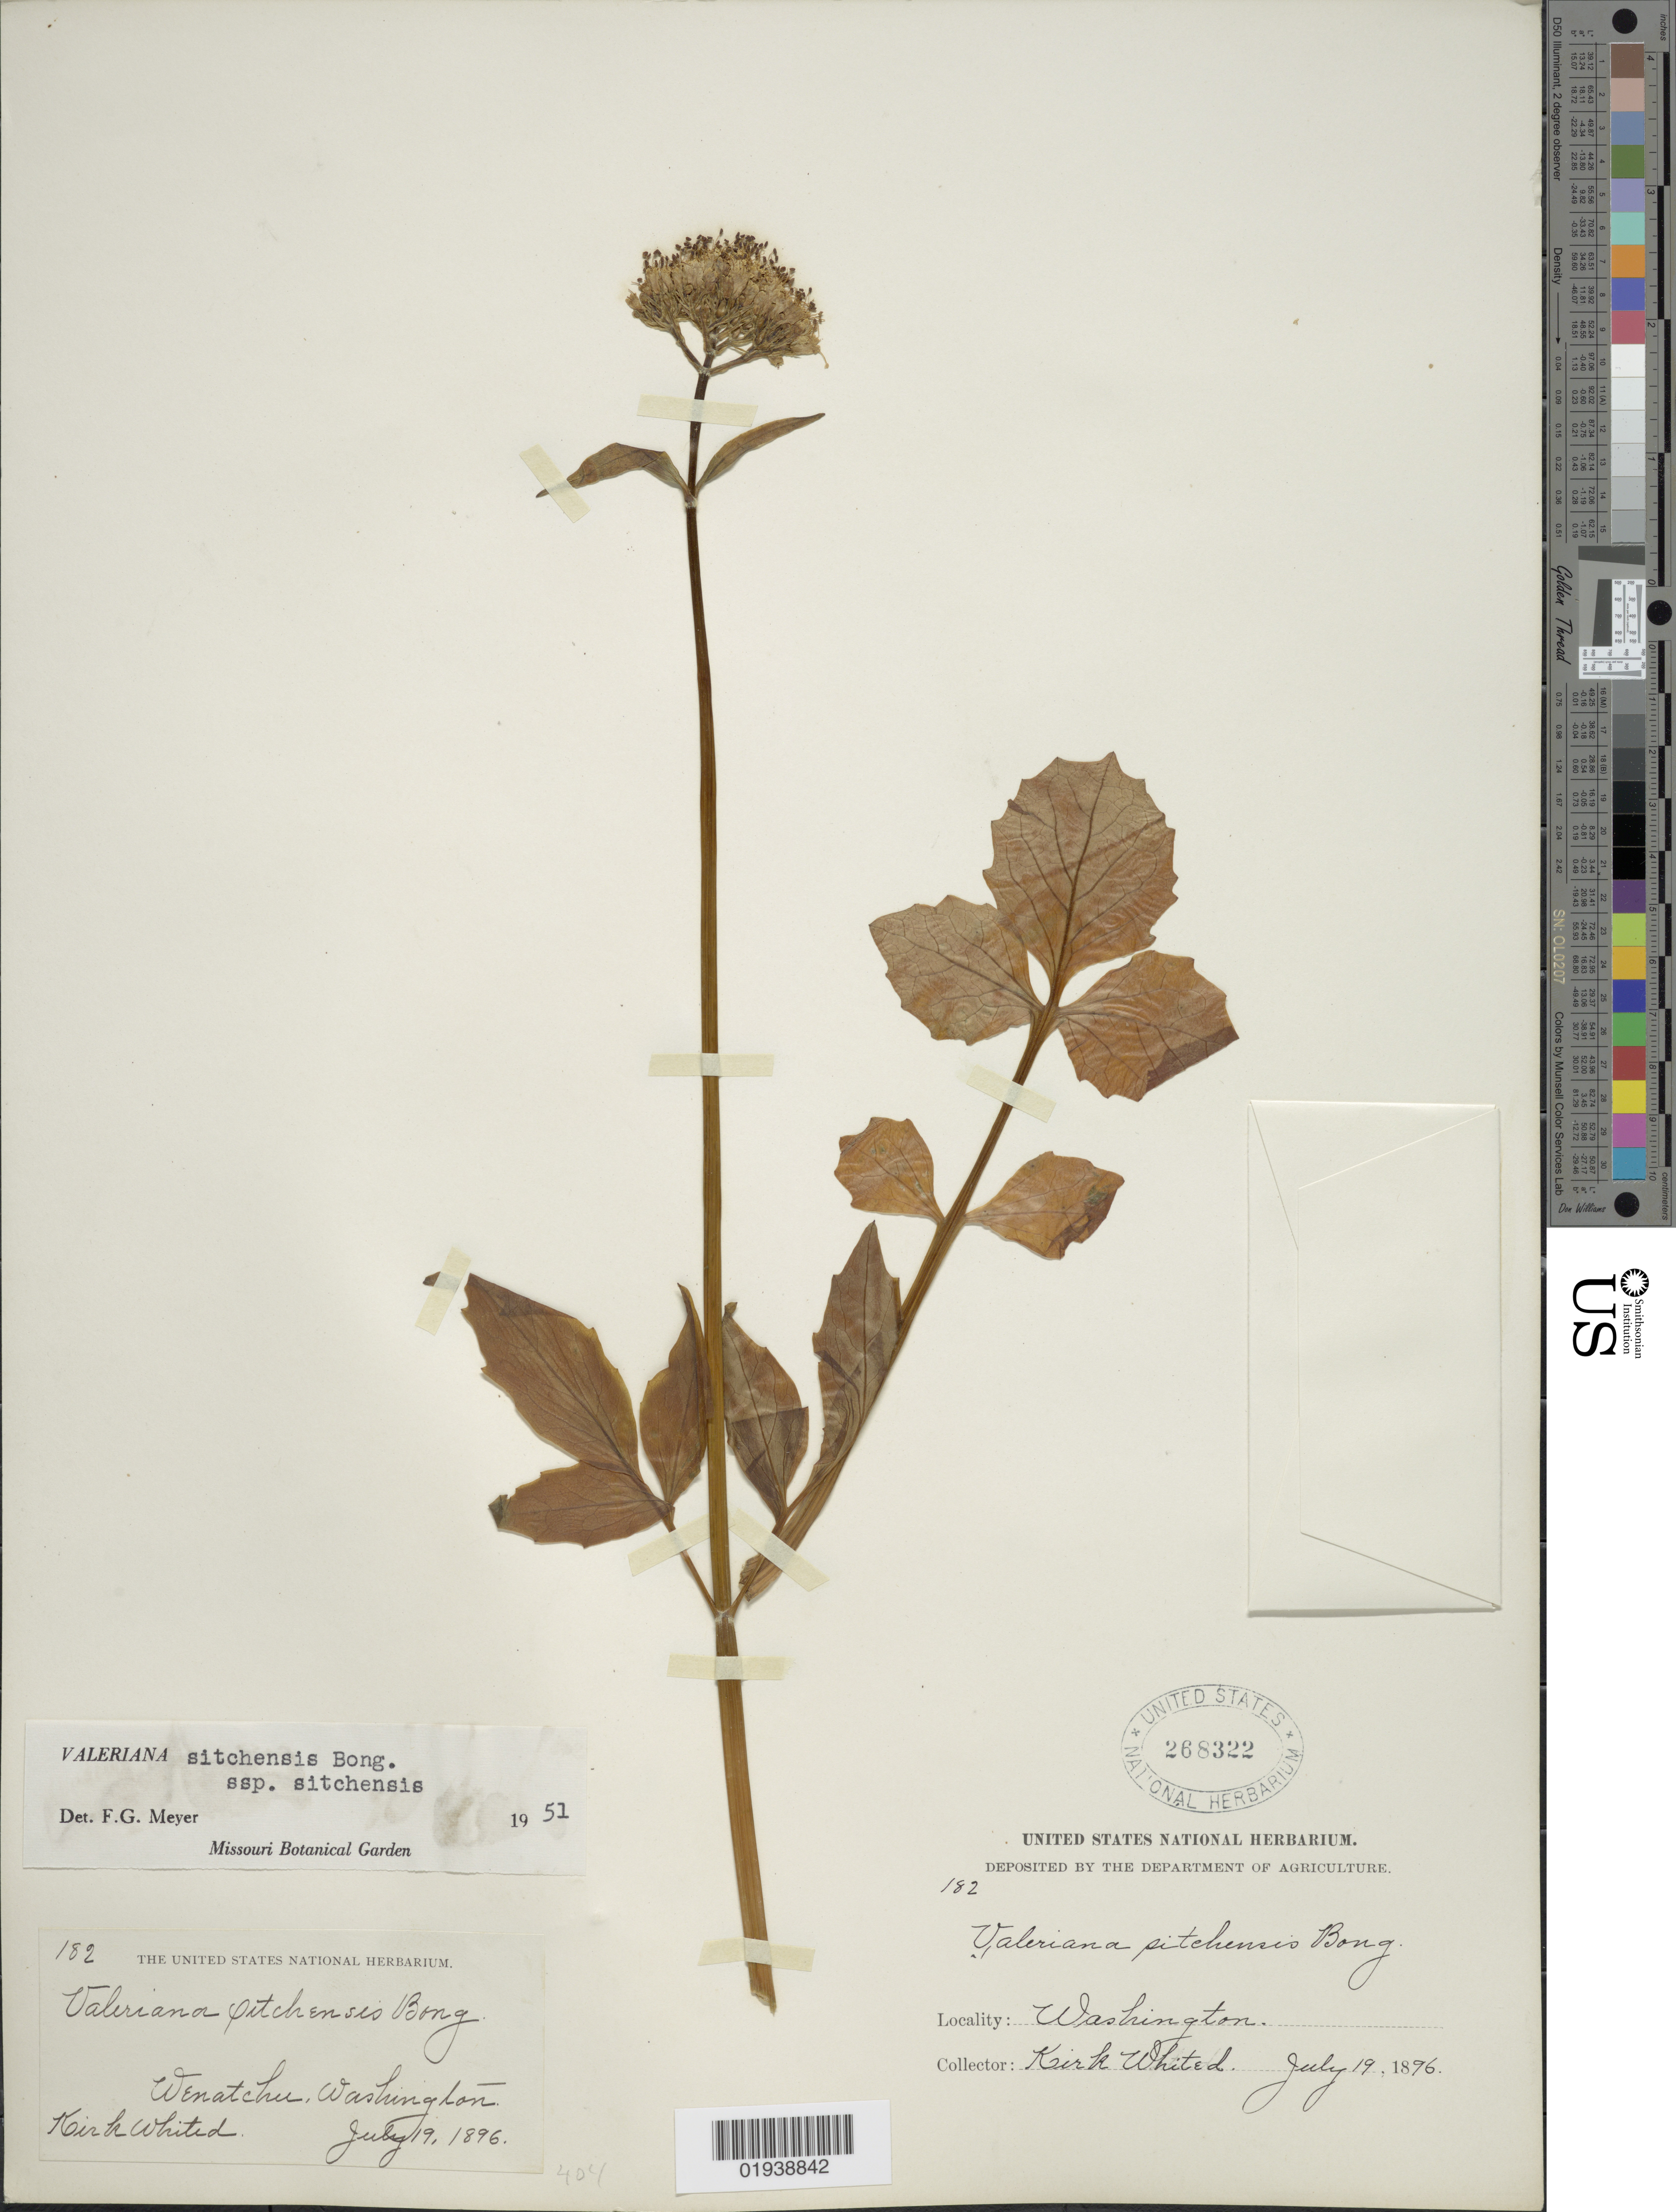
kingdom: Plantae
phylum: Tracheophyta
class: Magnoliopsida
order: Dipsacales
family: Caprifoliaceae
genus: Valeriana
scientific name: Valeriana sitchensis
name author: Bong.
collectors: K. Whited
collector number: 182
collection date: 1896-07-19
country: United States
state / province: Washington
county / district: Chelan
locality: Wenatchee.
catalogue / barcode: US 268322